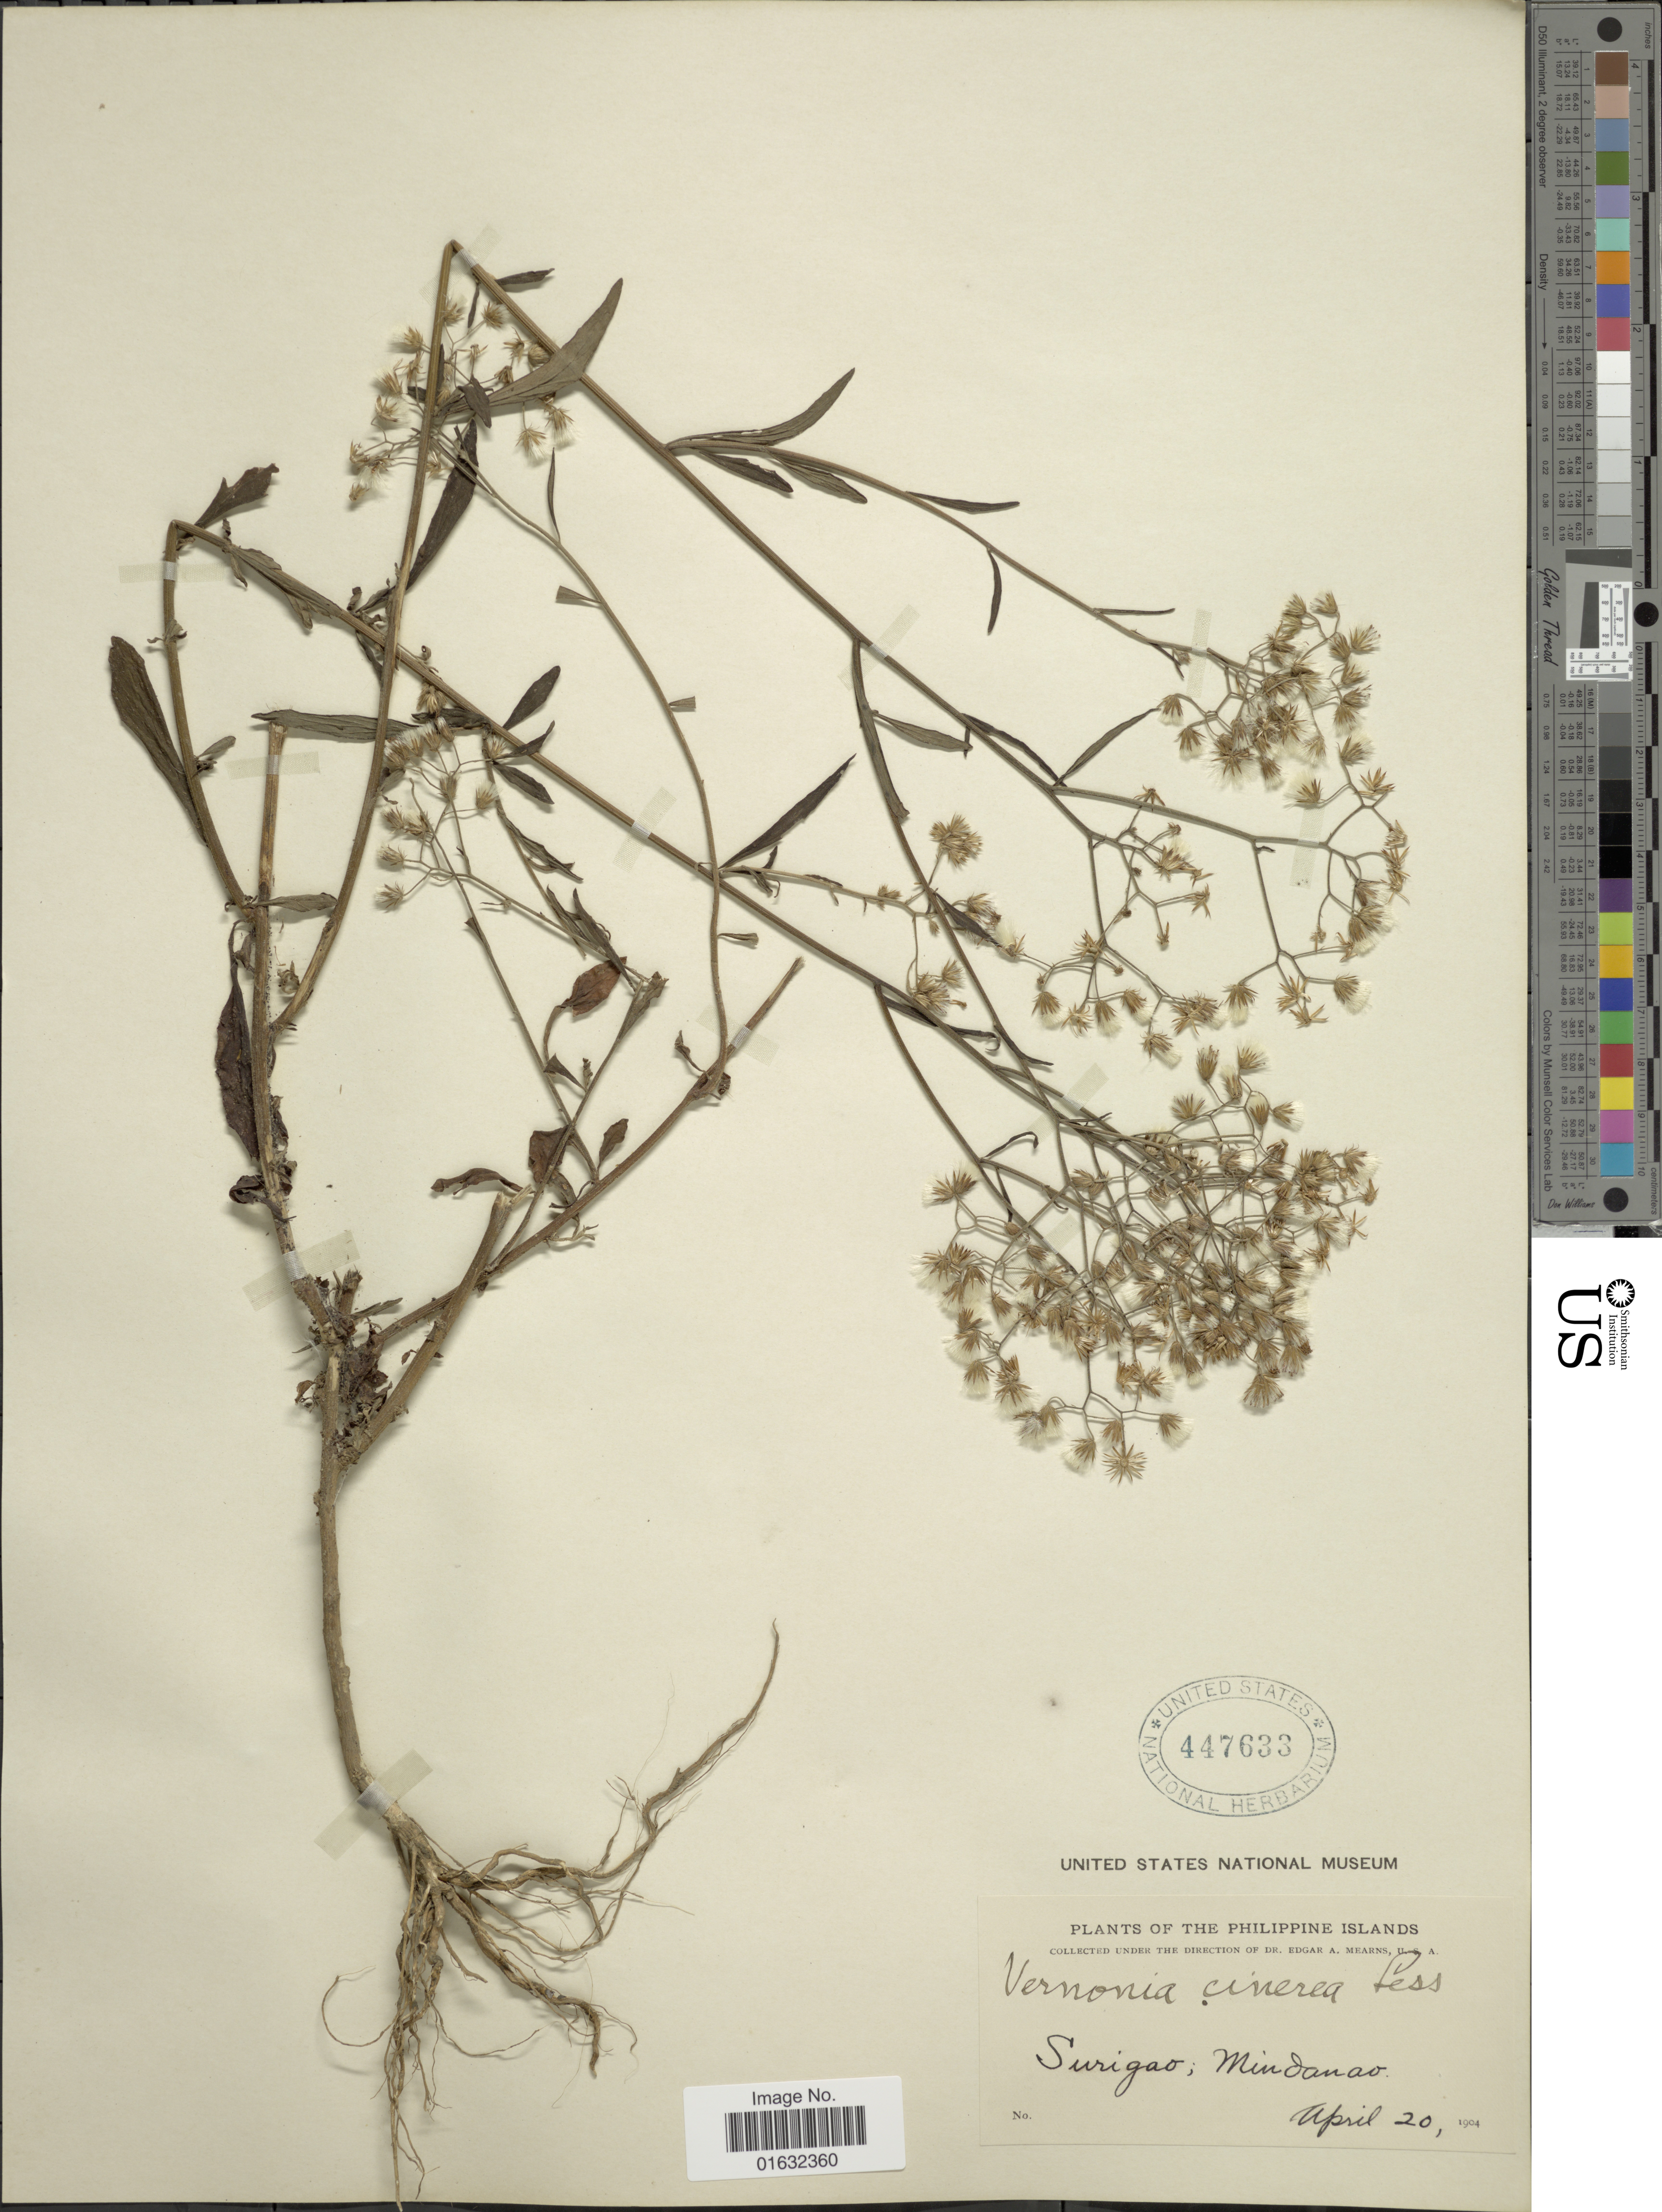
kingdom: Plantae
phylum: Tracheophyta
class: Magnoliopsida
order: Asterales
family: Asteraceae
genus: Cyanthillium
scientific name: Cyanthillium cinereum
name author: (L.) H. Rob.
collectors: E. A. Mearns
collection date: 1904-04-20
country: Philippines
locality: Philippine Islands, Surigao; Mindanao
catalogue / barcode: US 447633